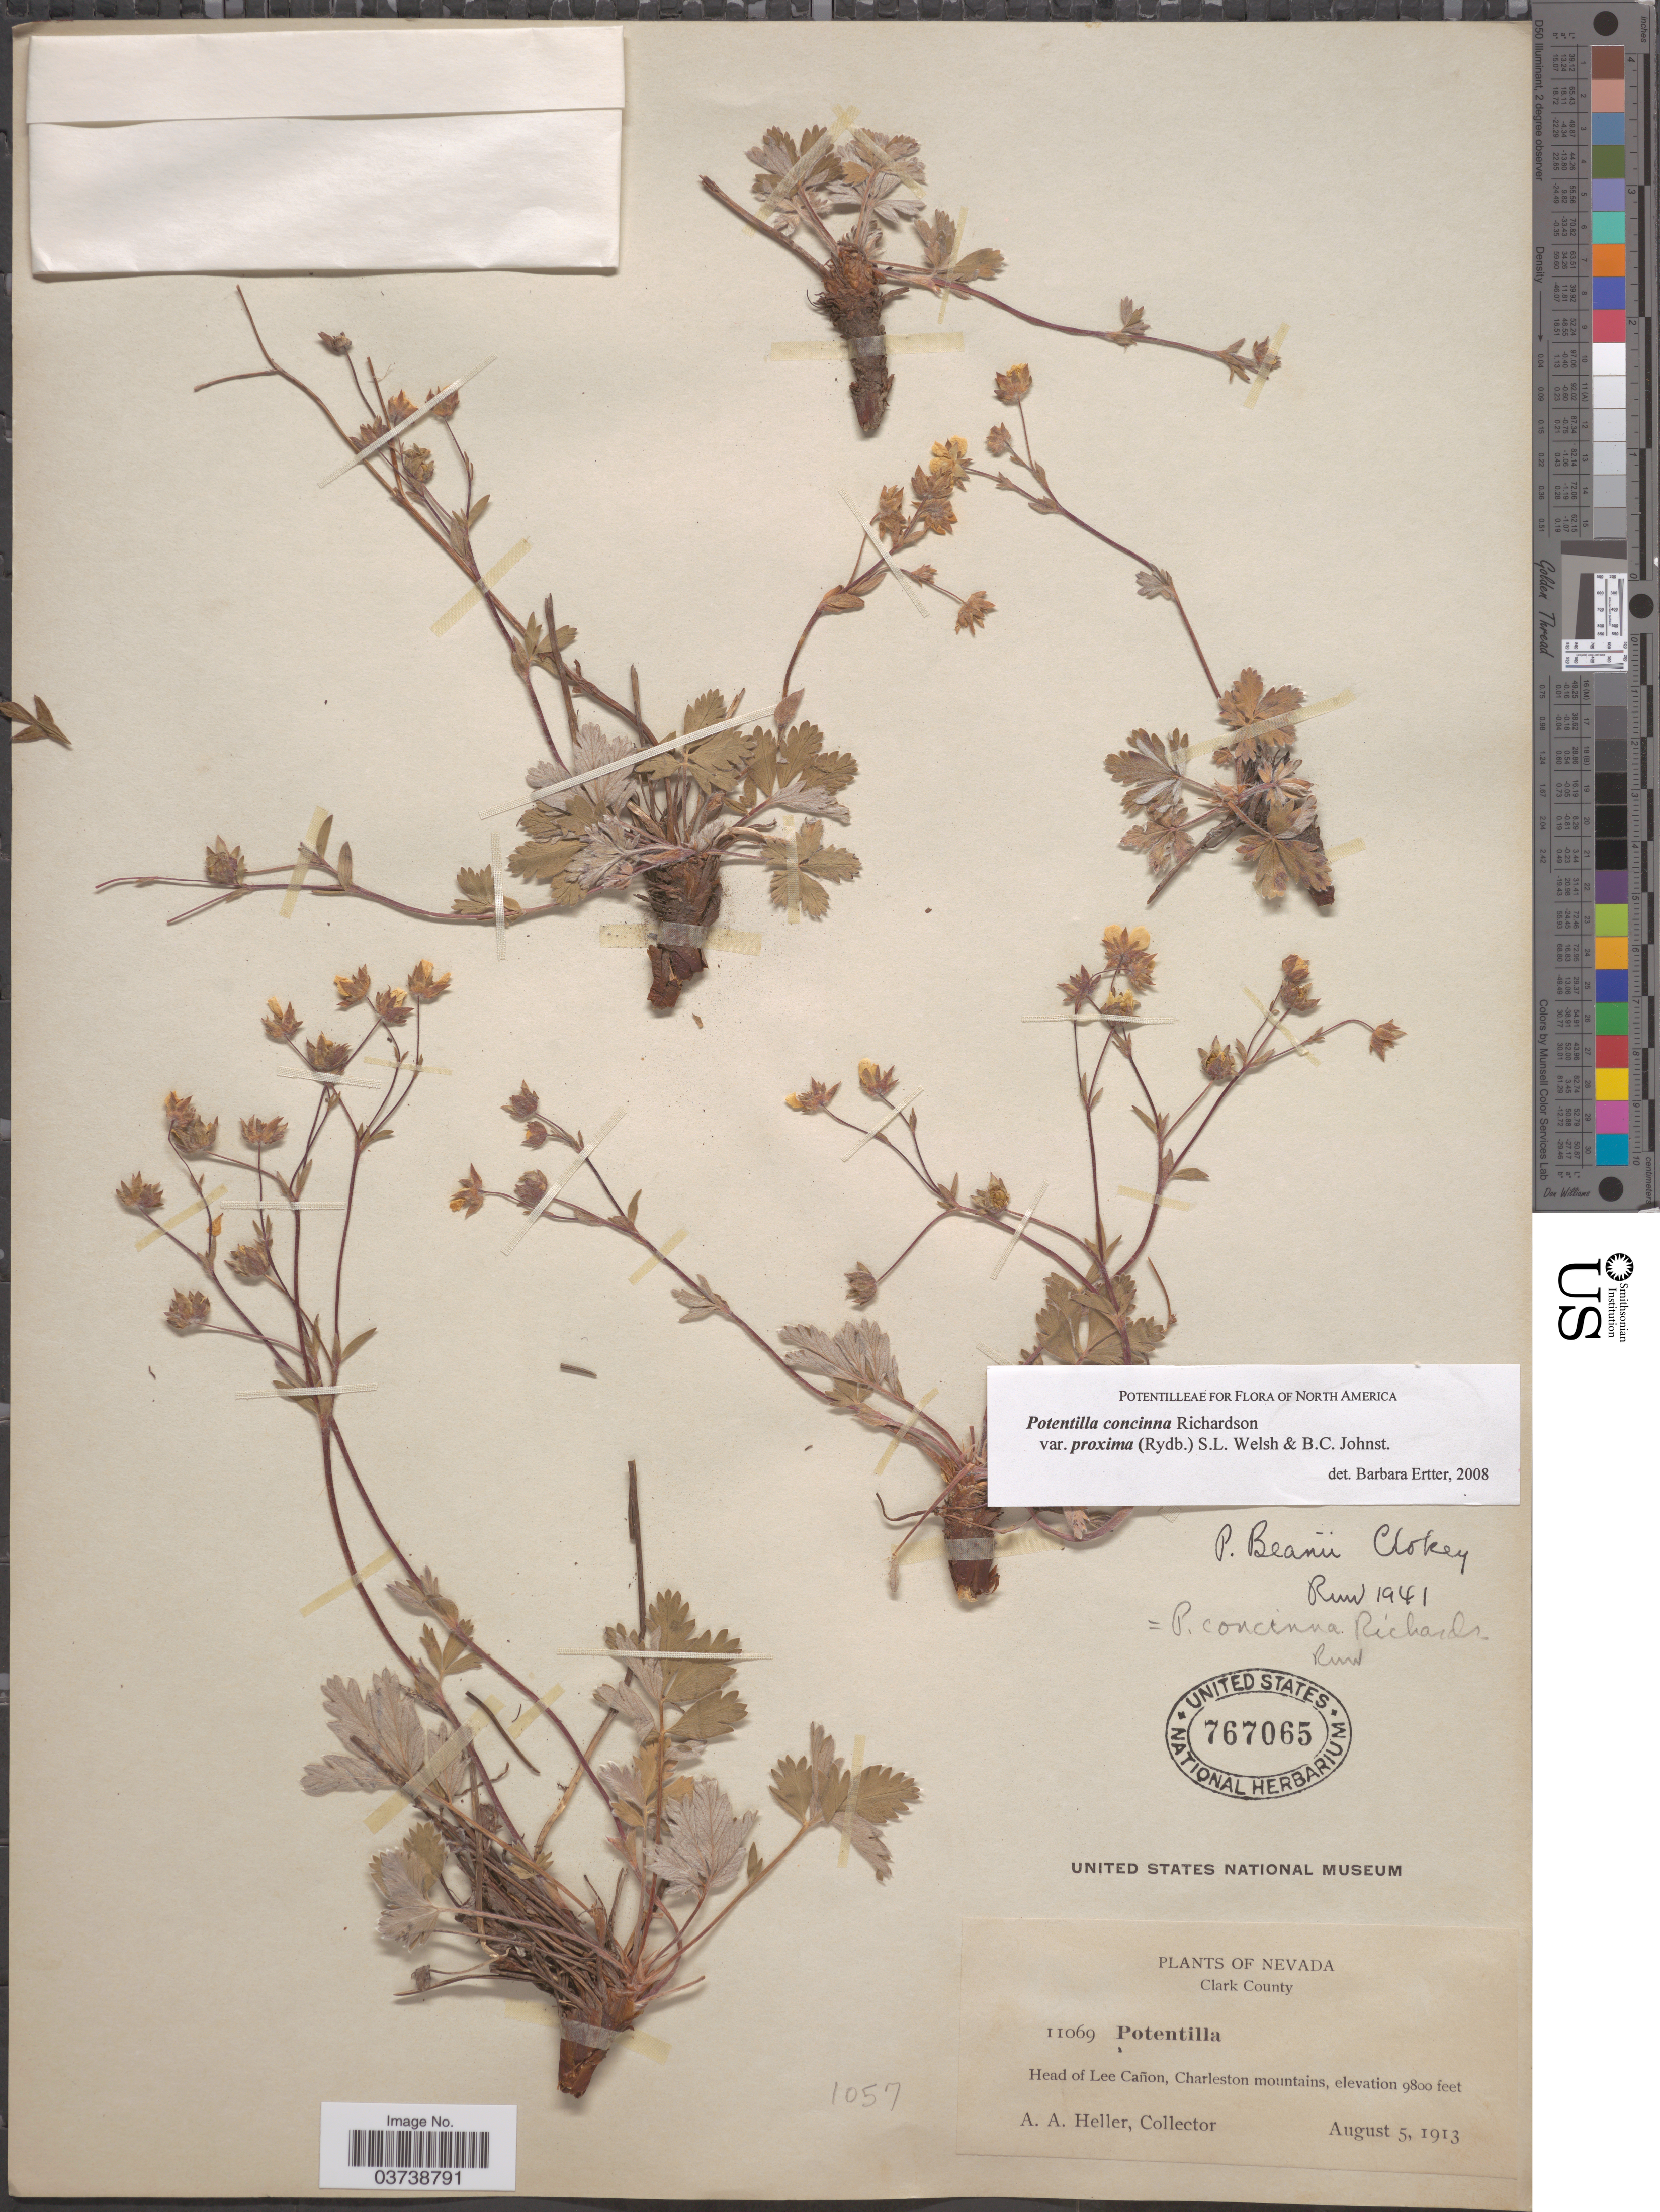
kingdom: Plantae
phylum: Tracheophyta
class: Magnoliopsida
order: Rosales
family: Rosaceae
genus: Potentilla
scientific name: Potentilla concinna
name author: Richardson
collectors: A. A. Heller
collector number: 11069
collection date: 1913-08-05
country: United States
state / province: Nevada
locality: Clark County. Head of Lee Cañon, Charleston mountains.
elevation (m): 2987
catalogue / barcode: US 767065